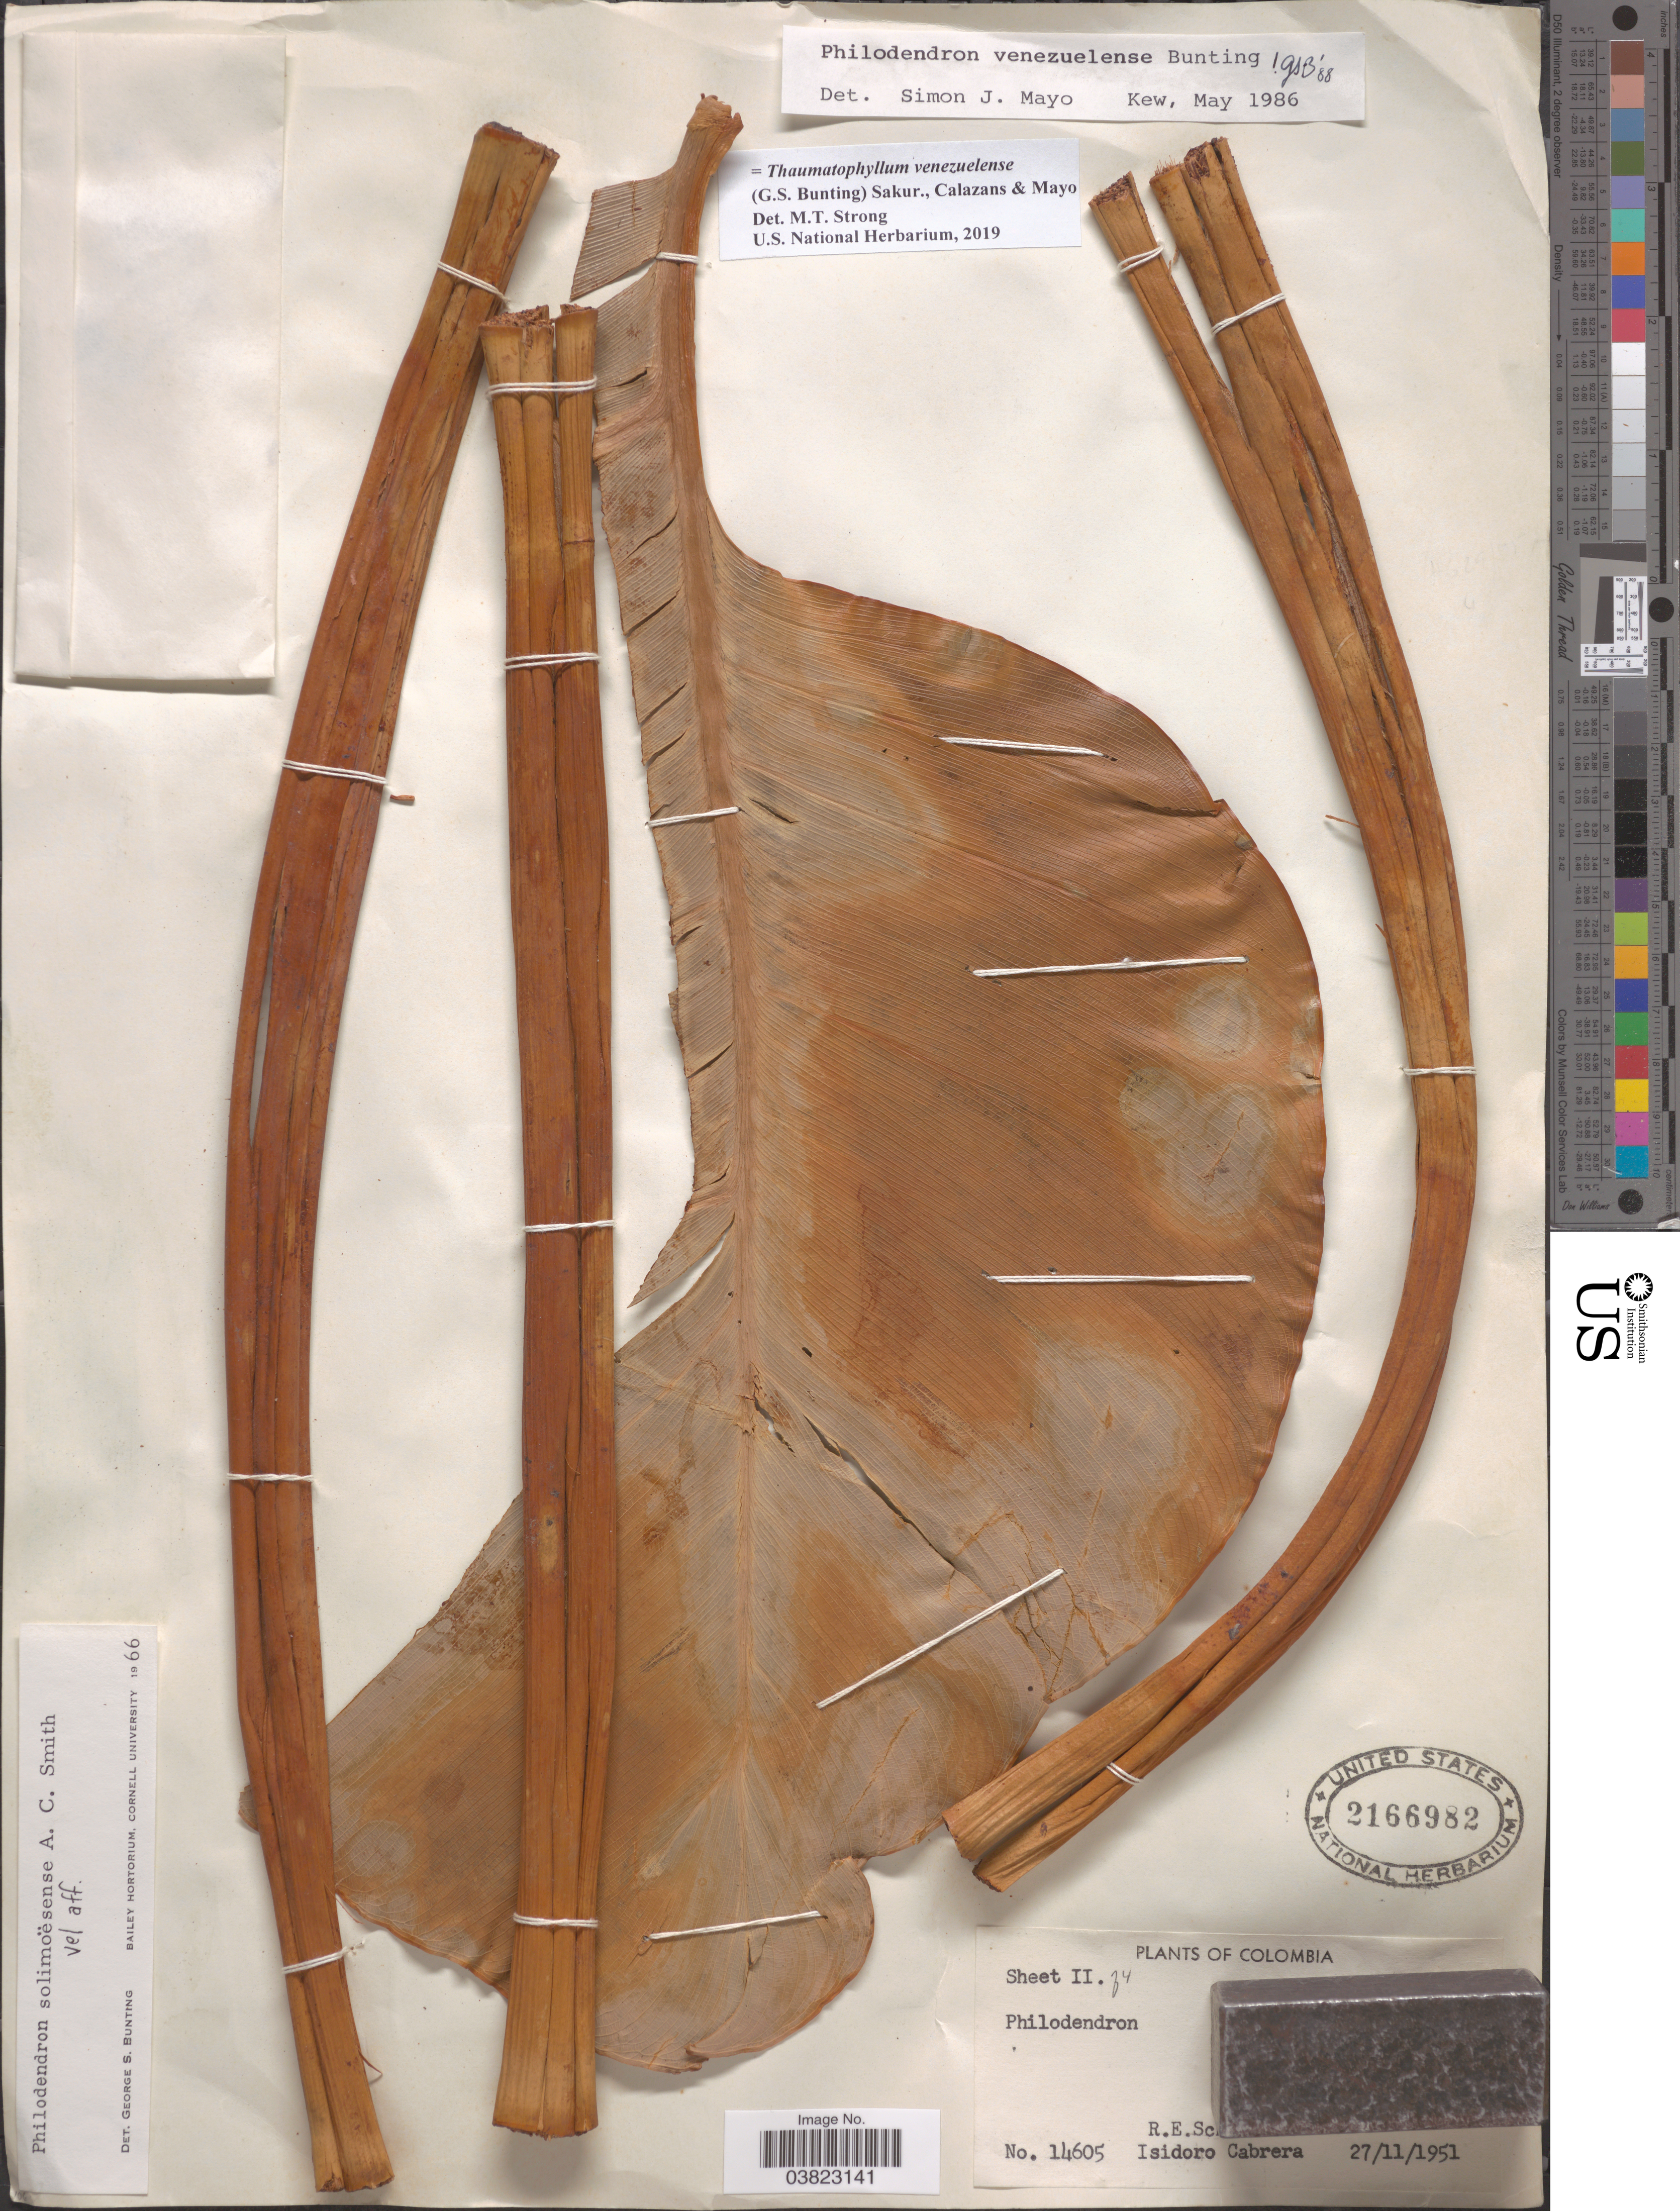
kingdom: Plantae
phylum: Tracheophyta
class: Liliopsida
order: Alismatales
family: Araceae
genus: Thaumatophyllum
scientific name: Thaumatophyllum venezuelense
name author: (G.S. Bunting) Sakur. et al.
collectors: R. E. Schultes & I. Cabrera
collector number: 14605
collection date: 1951-11-27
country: Colombia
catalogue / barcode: US 2166982